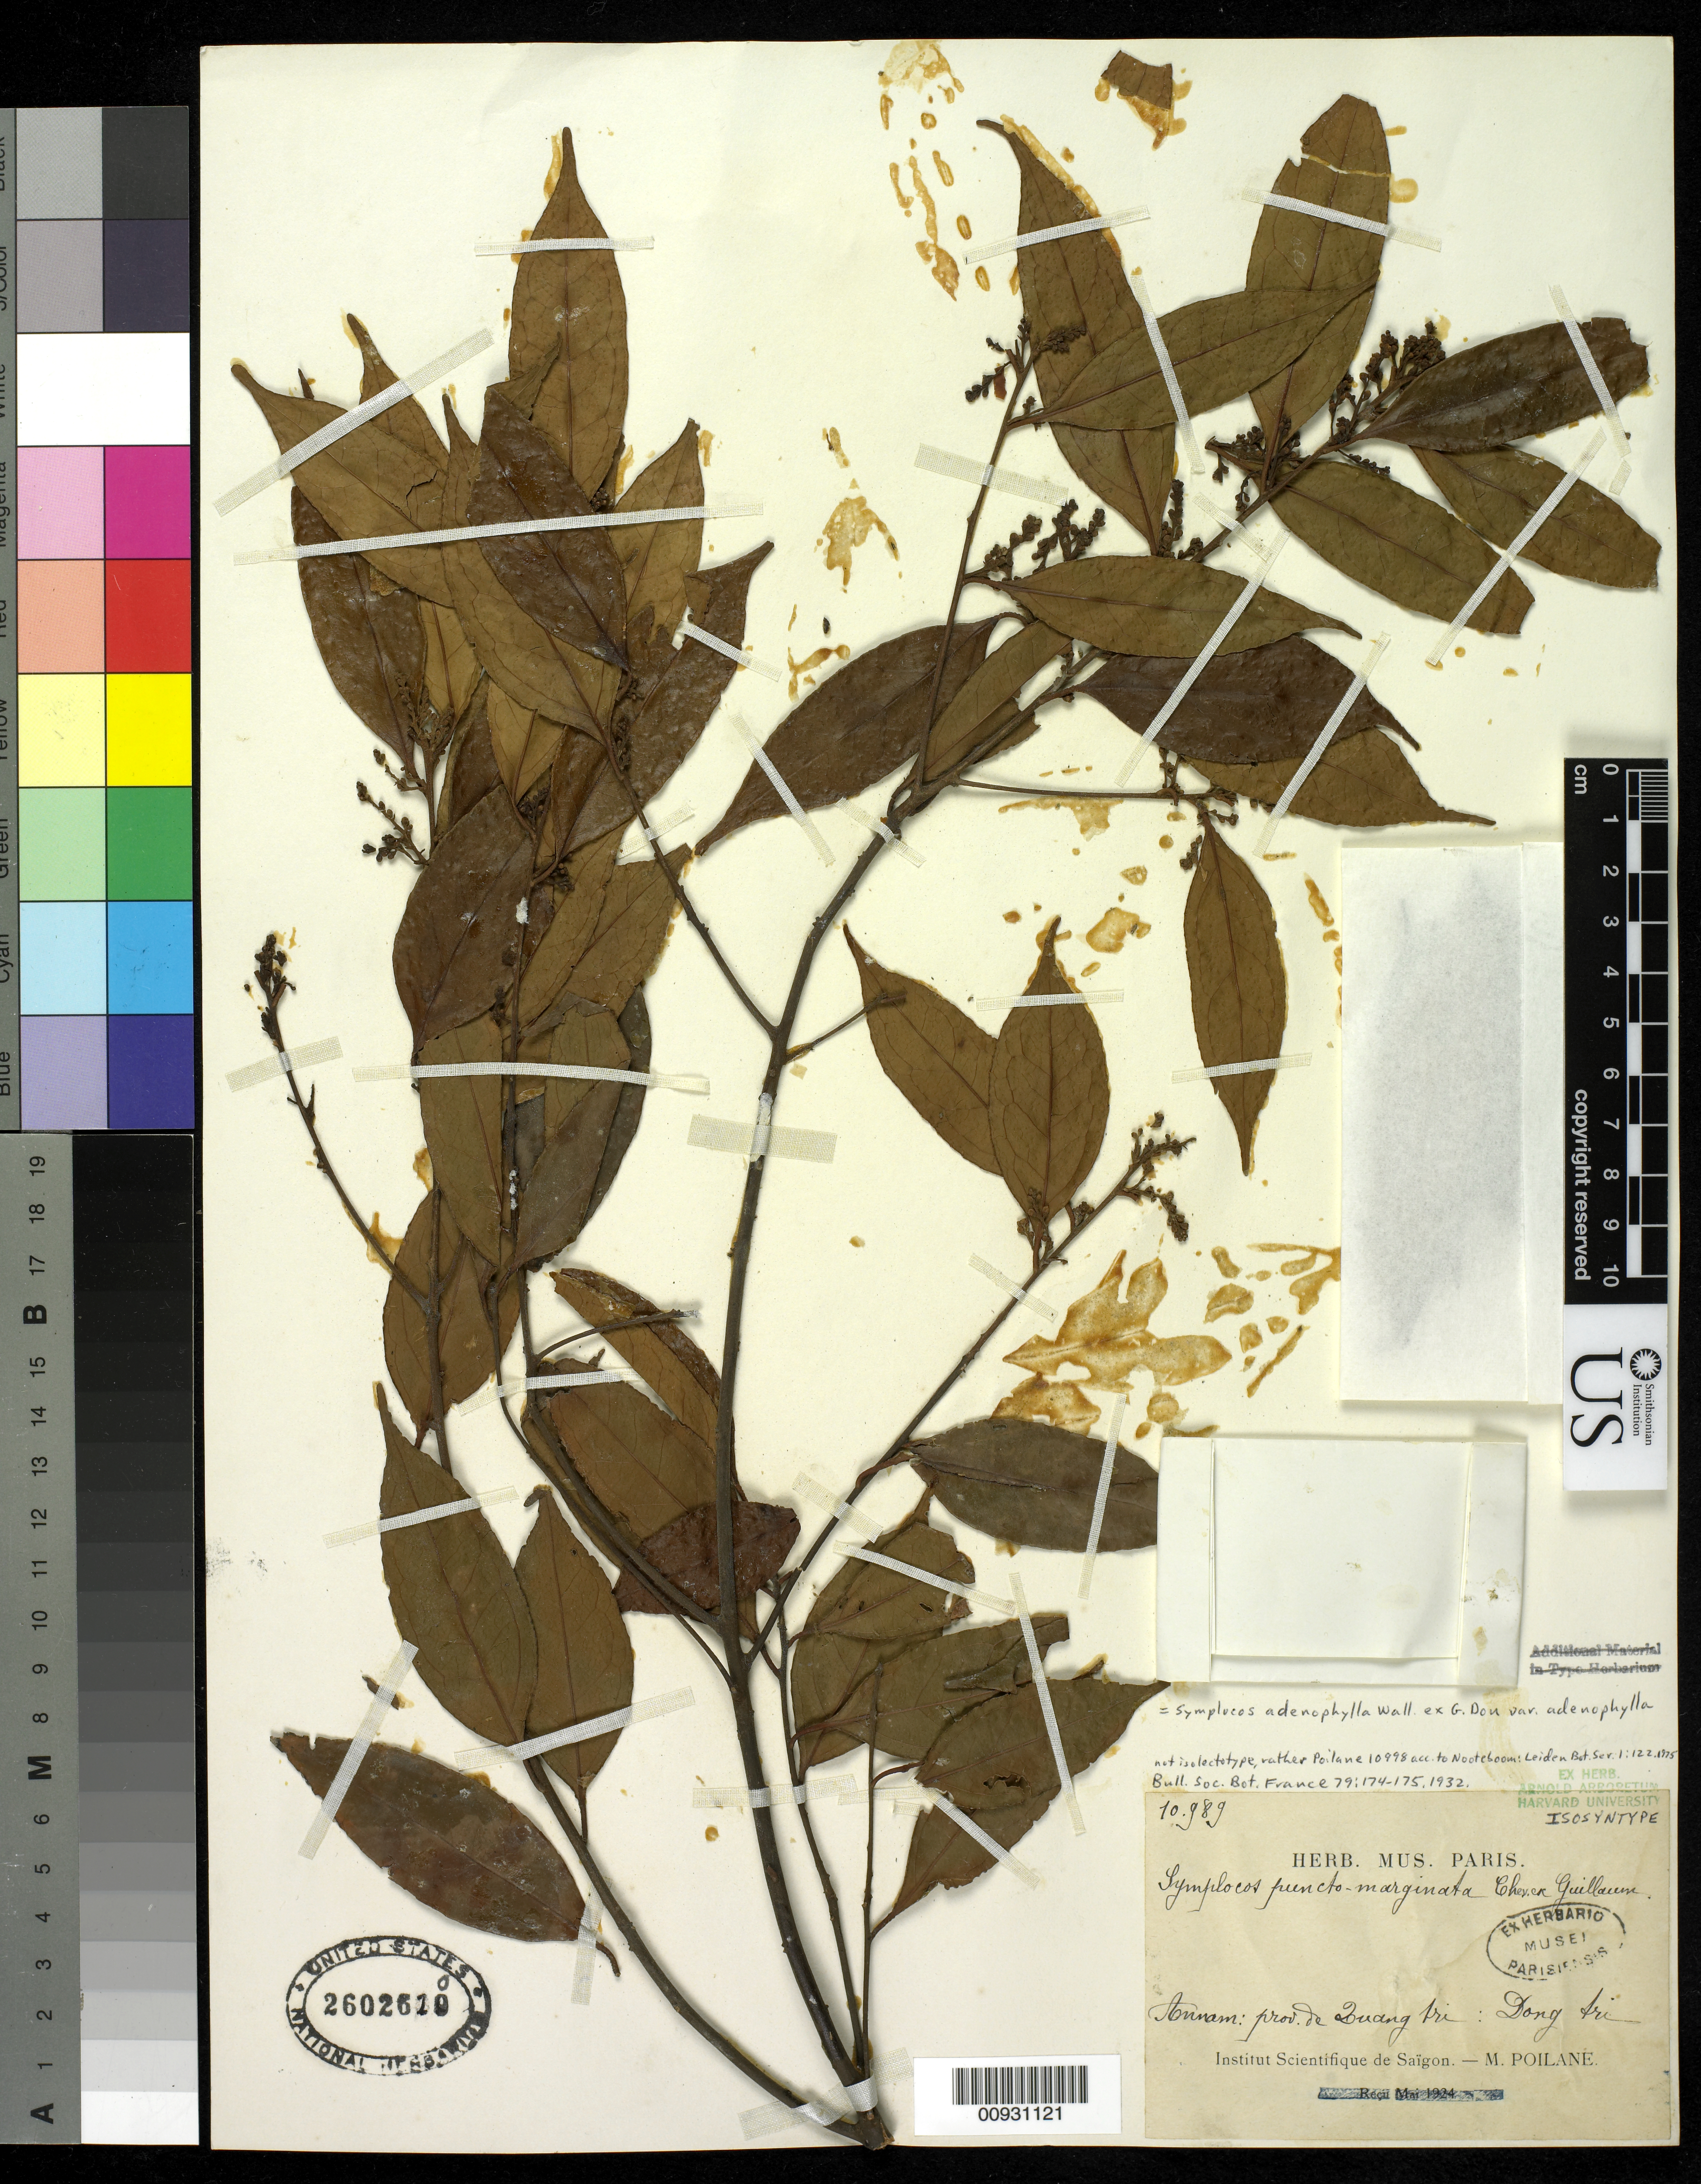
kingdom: Plantae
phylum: Tracheophyta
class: Magnoliopsida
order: Ericales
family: Symplocaceae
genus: Symplocos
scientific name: Symplocos puncto-marginata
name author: A. Chev. ex Guillaumin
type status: Isolectotype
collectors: E. Poilane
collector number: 10989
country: Vietnam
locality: Annam: prov. De Quang Tri: Dong Tri.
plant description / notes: Lectotype collection is Poilane 10998 as cited by Nooteboom, Leiden Bot. Ser. 1: 122 (1975).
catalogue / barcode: US 2602610